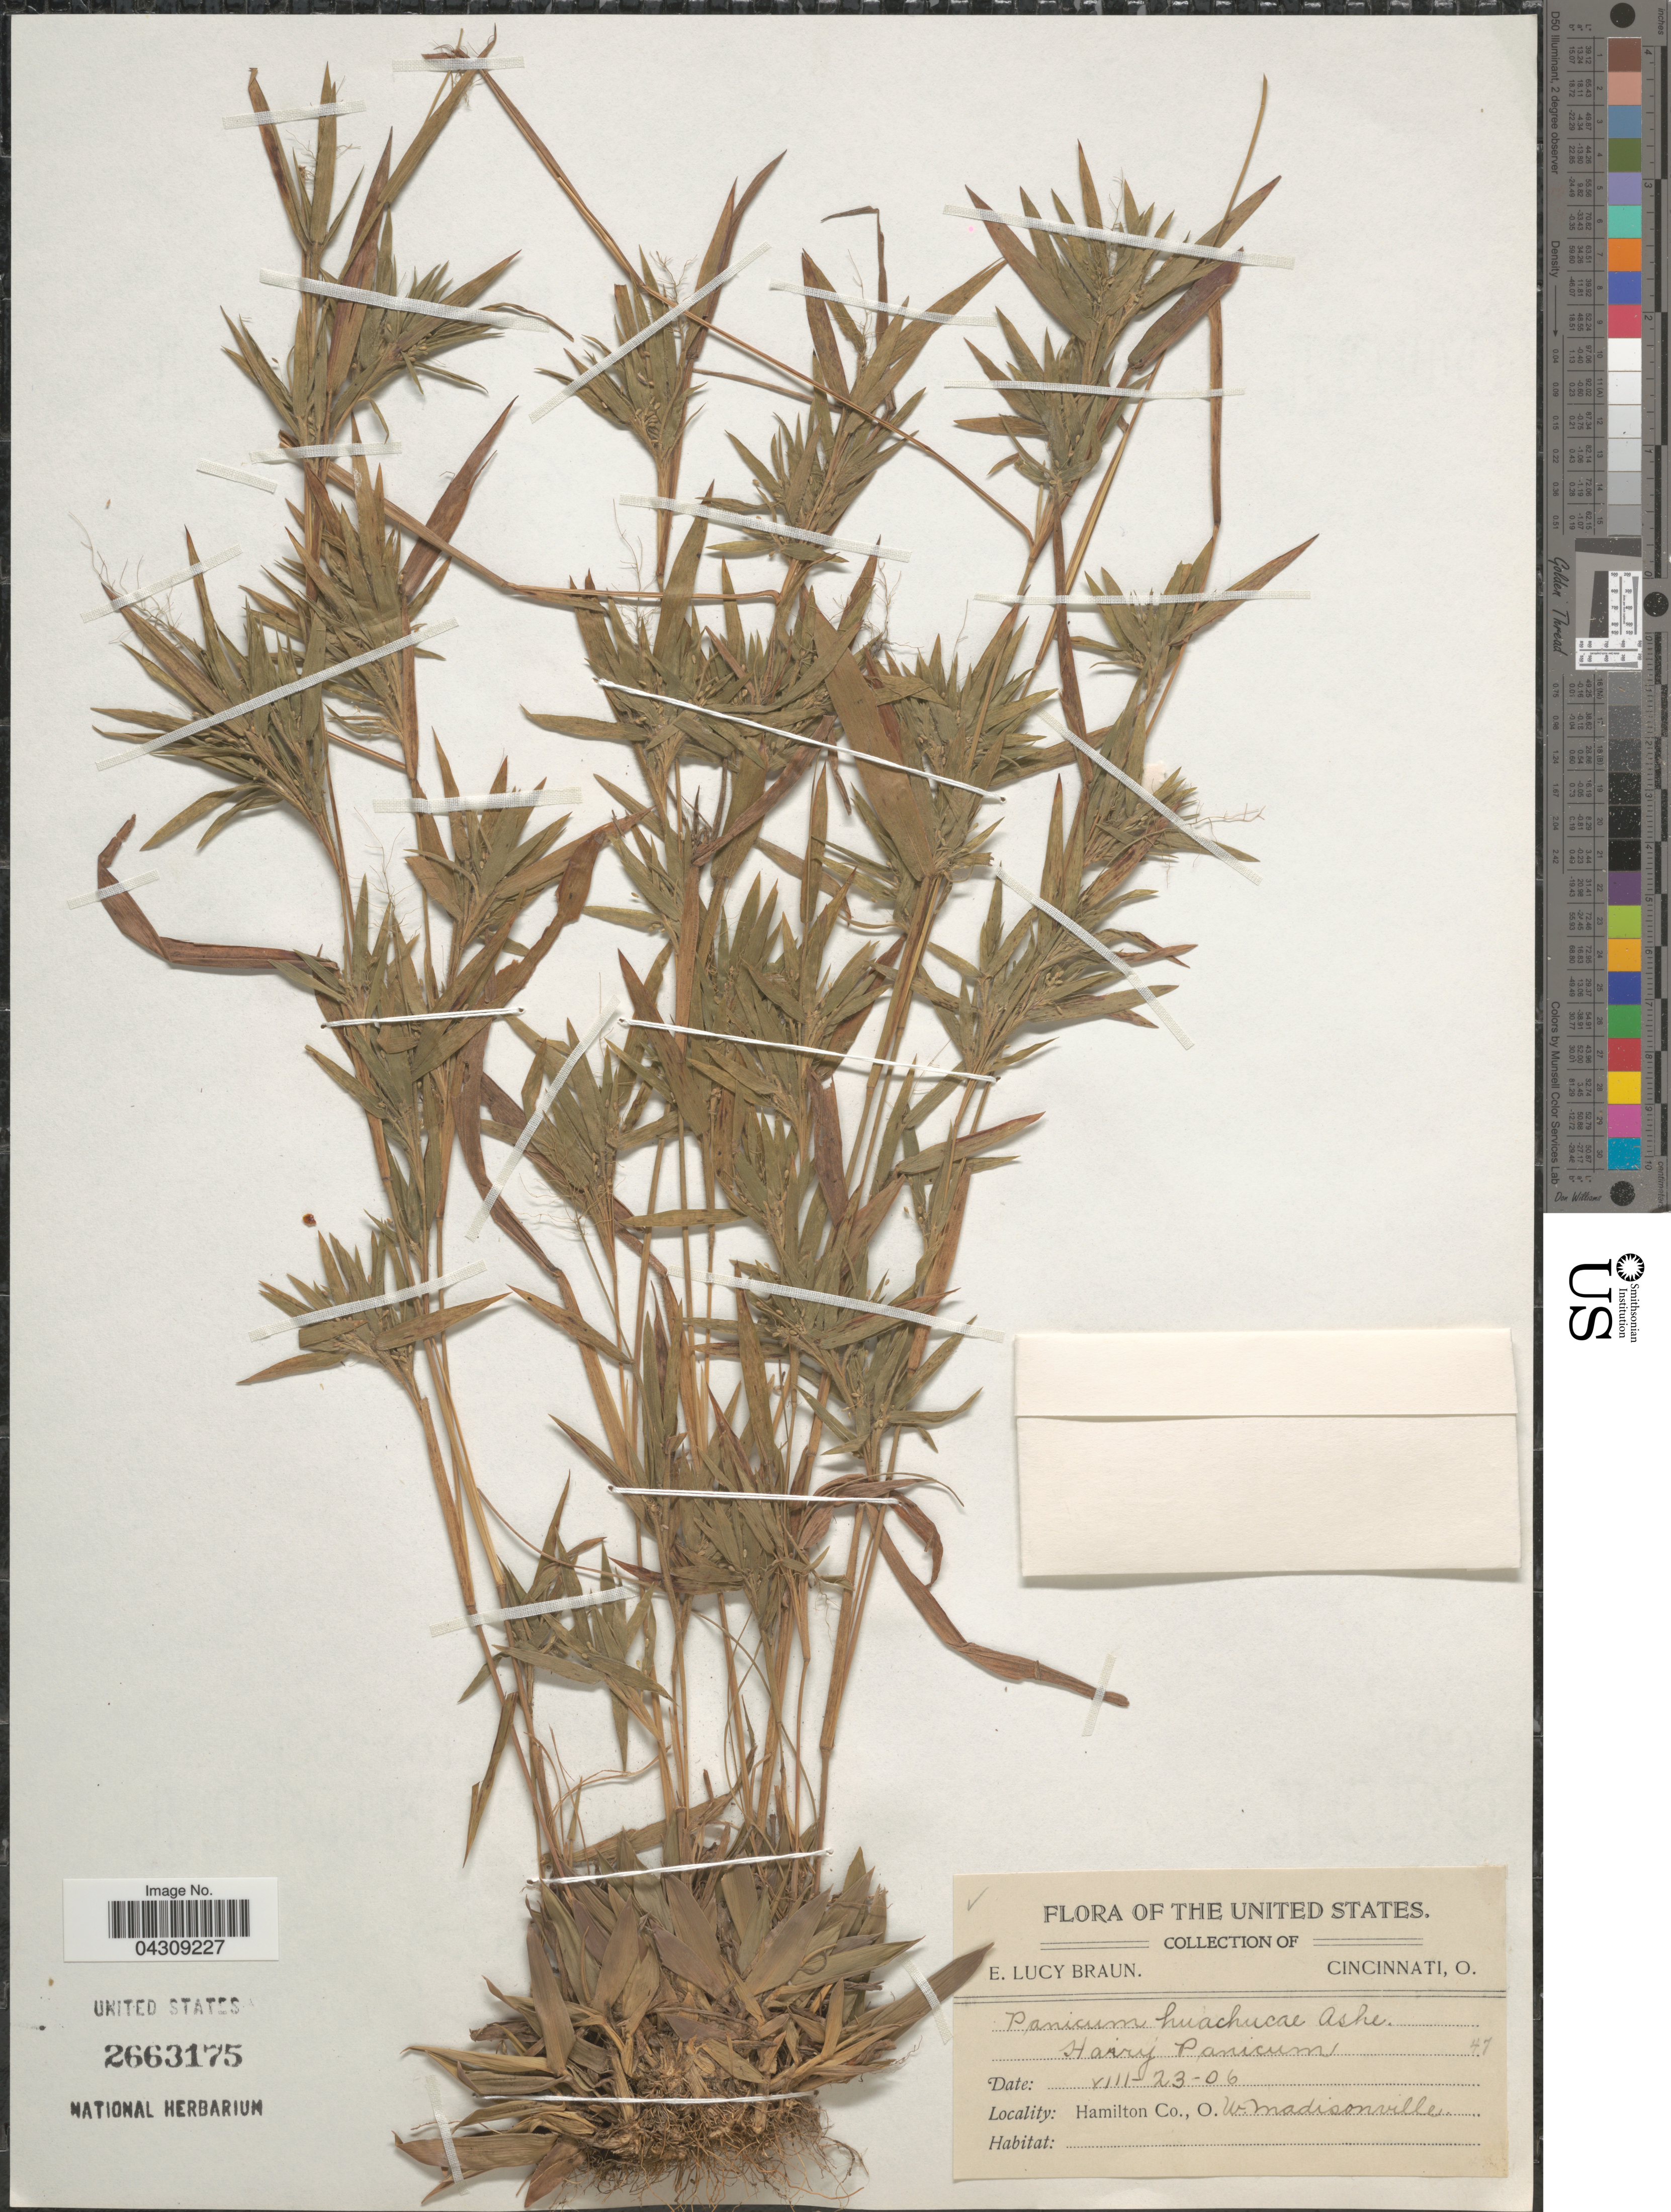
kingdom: Plantae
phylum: Tracheophyta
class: Liliopsida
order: Poales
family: Poaceae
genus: Dichanthelium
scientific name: Dichanthelium acuminatum var. acuminatum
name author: (Sw.) Gould & C.A. Clark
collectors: E. L. Braun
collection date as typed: Transcribed d/m/y: 23/8/6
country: United States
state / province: Ohio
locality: Hamilton Co. W. Madisonville.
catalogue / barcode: US 2663175